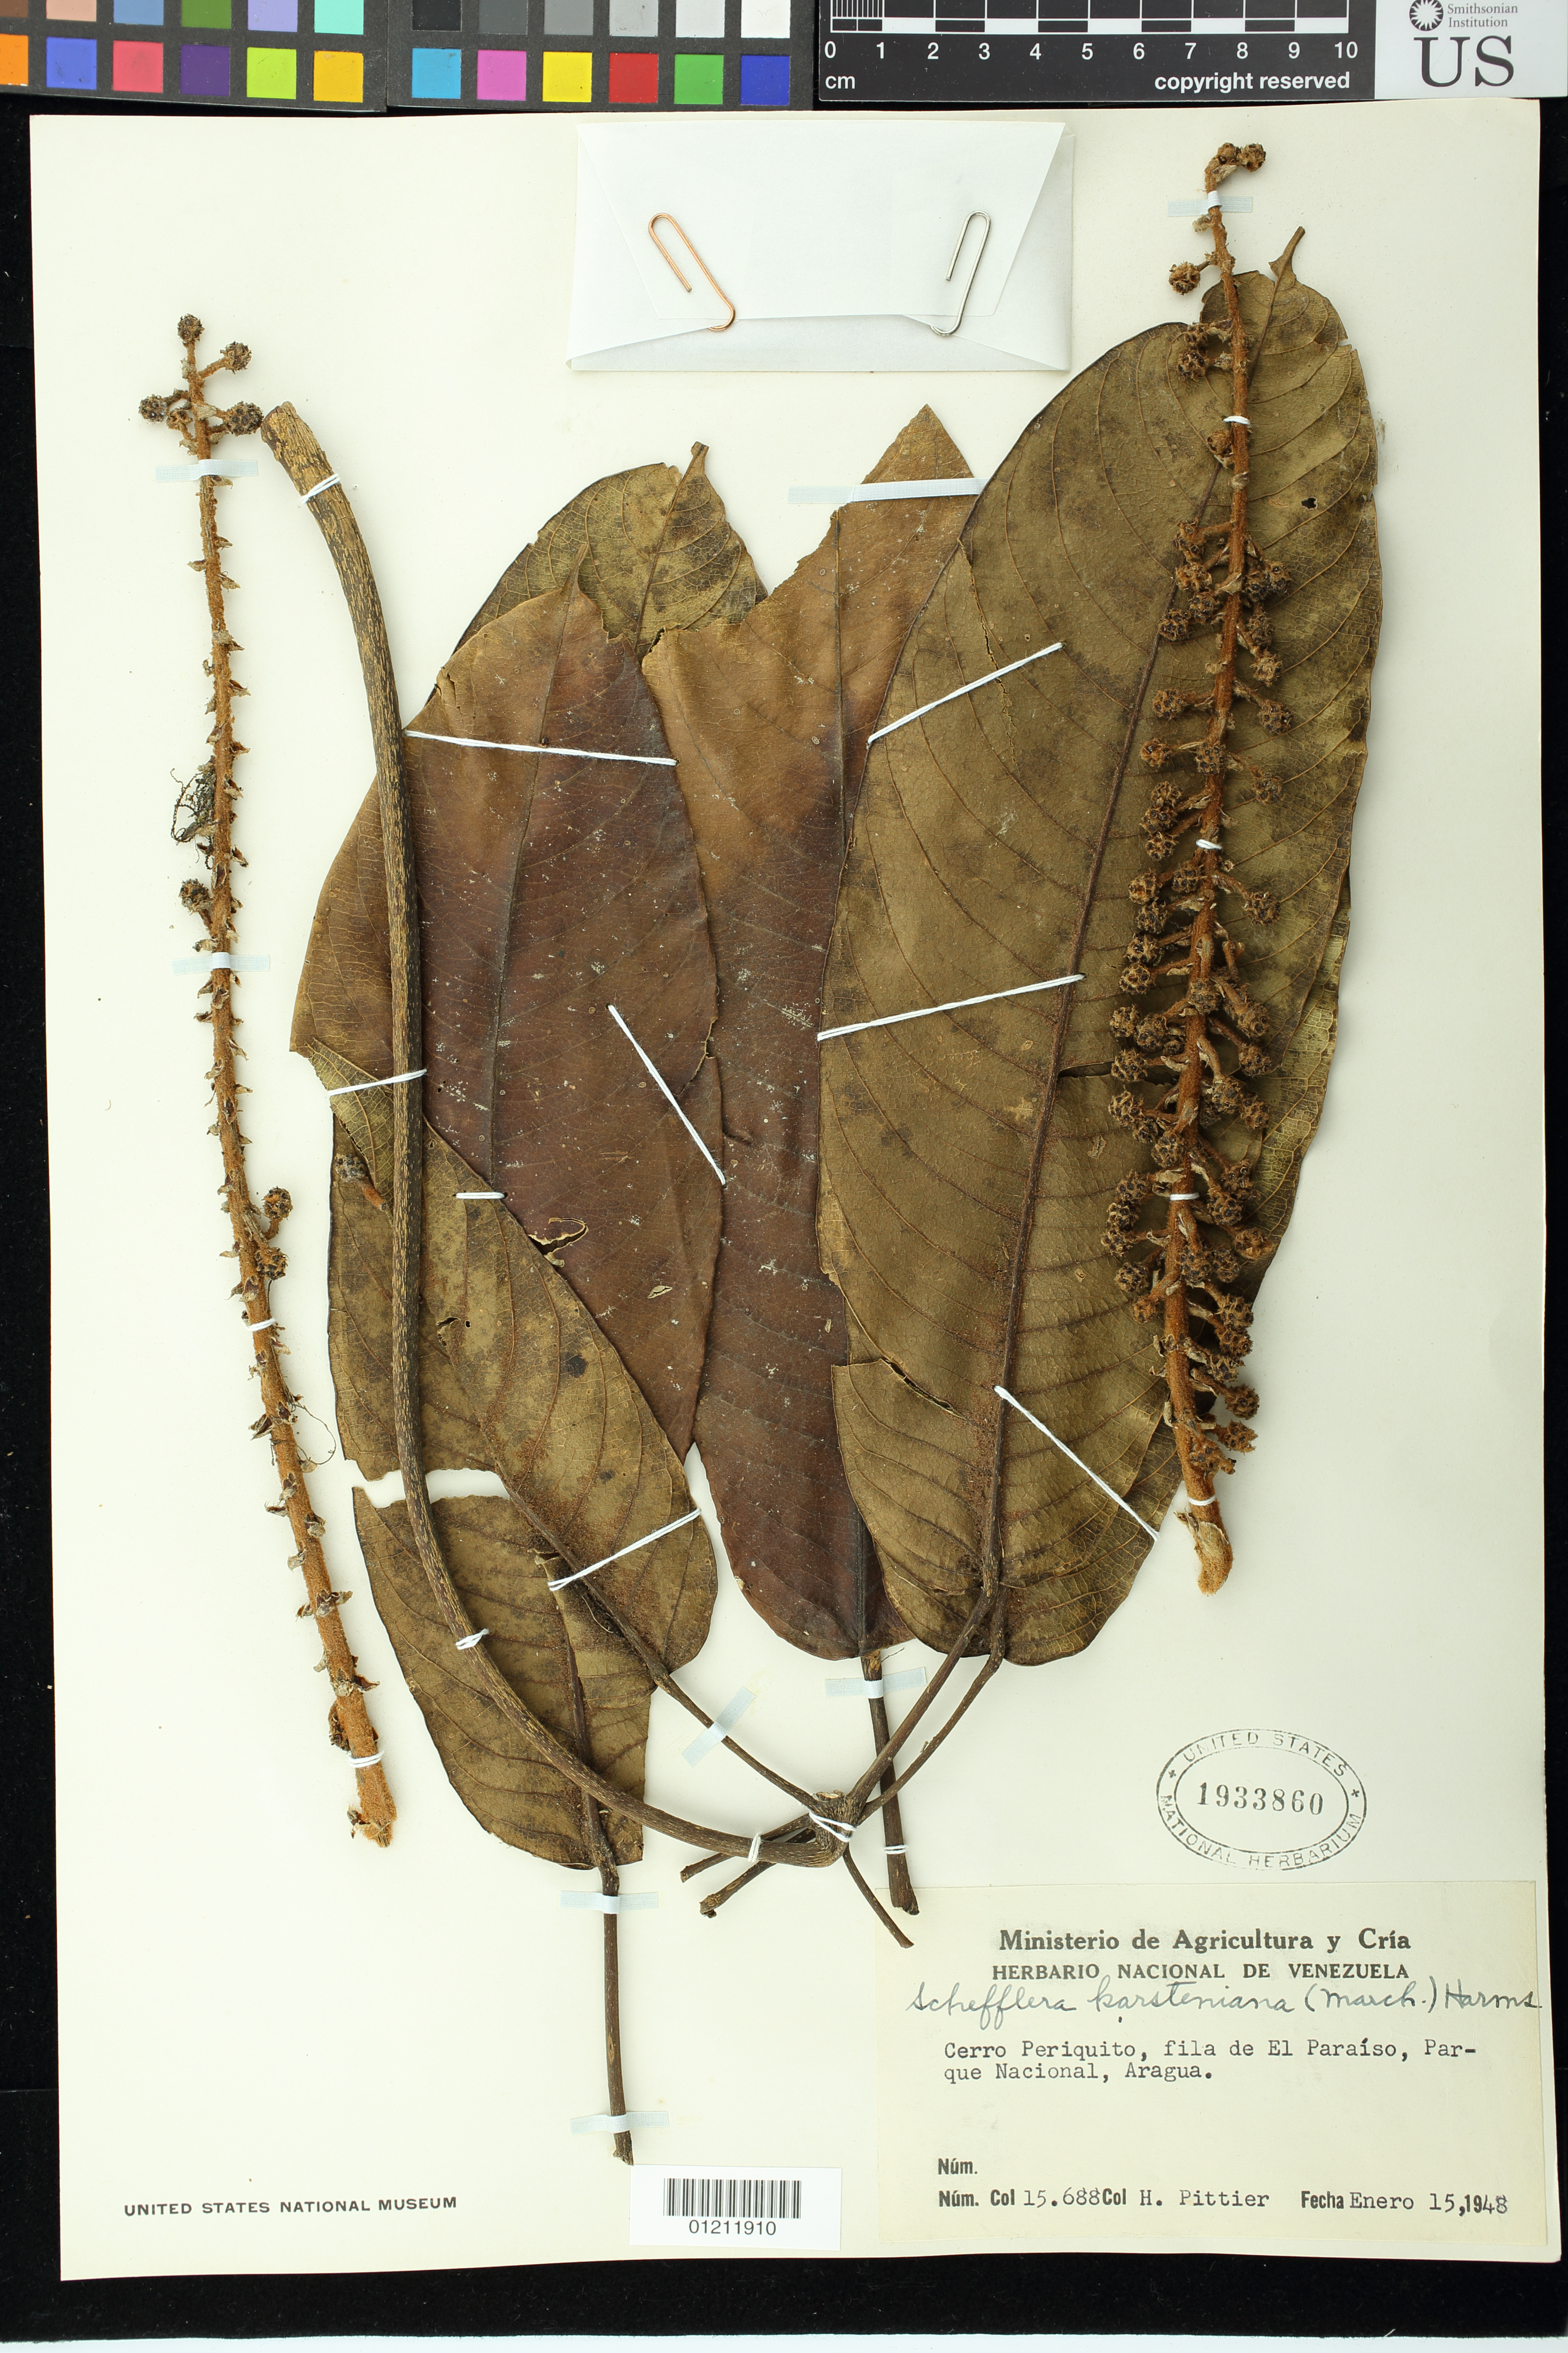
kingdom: Plantae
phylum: Tracheophyta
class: Magnoliopsida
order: Apiales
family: Araliaceae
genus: Schefflera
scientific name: Schefflera karsteniana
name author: (Marchal) Harms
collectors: H. F. Pittier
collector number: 15688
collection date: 1948-01-15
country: Venezuela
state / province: Aragua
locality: Cerro Periquito, fila de El Paraíso, Parque Nacional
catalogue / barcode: US 1933860